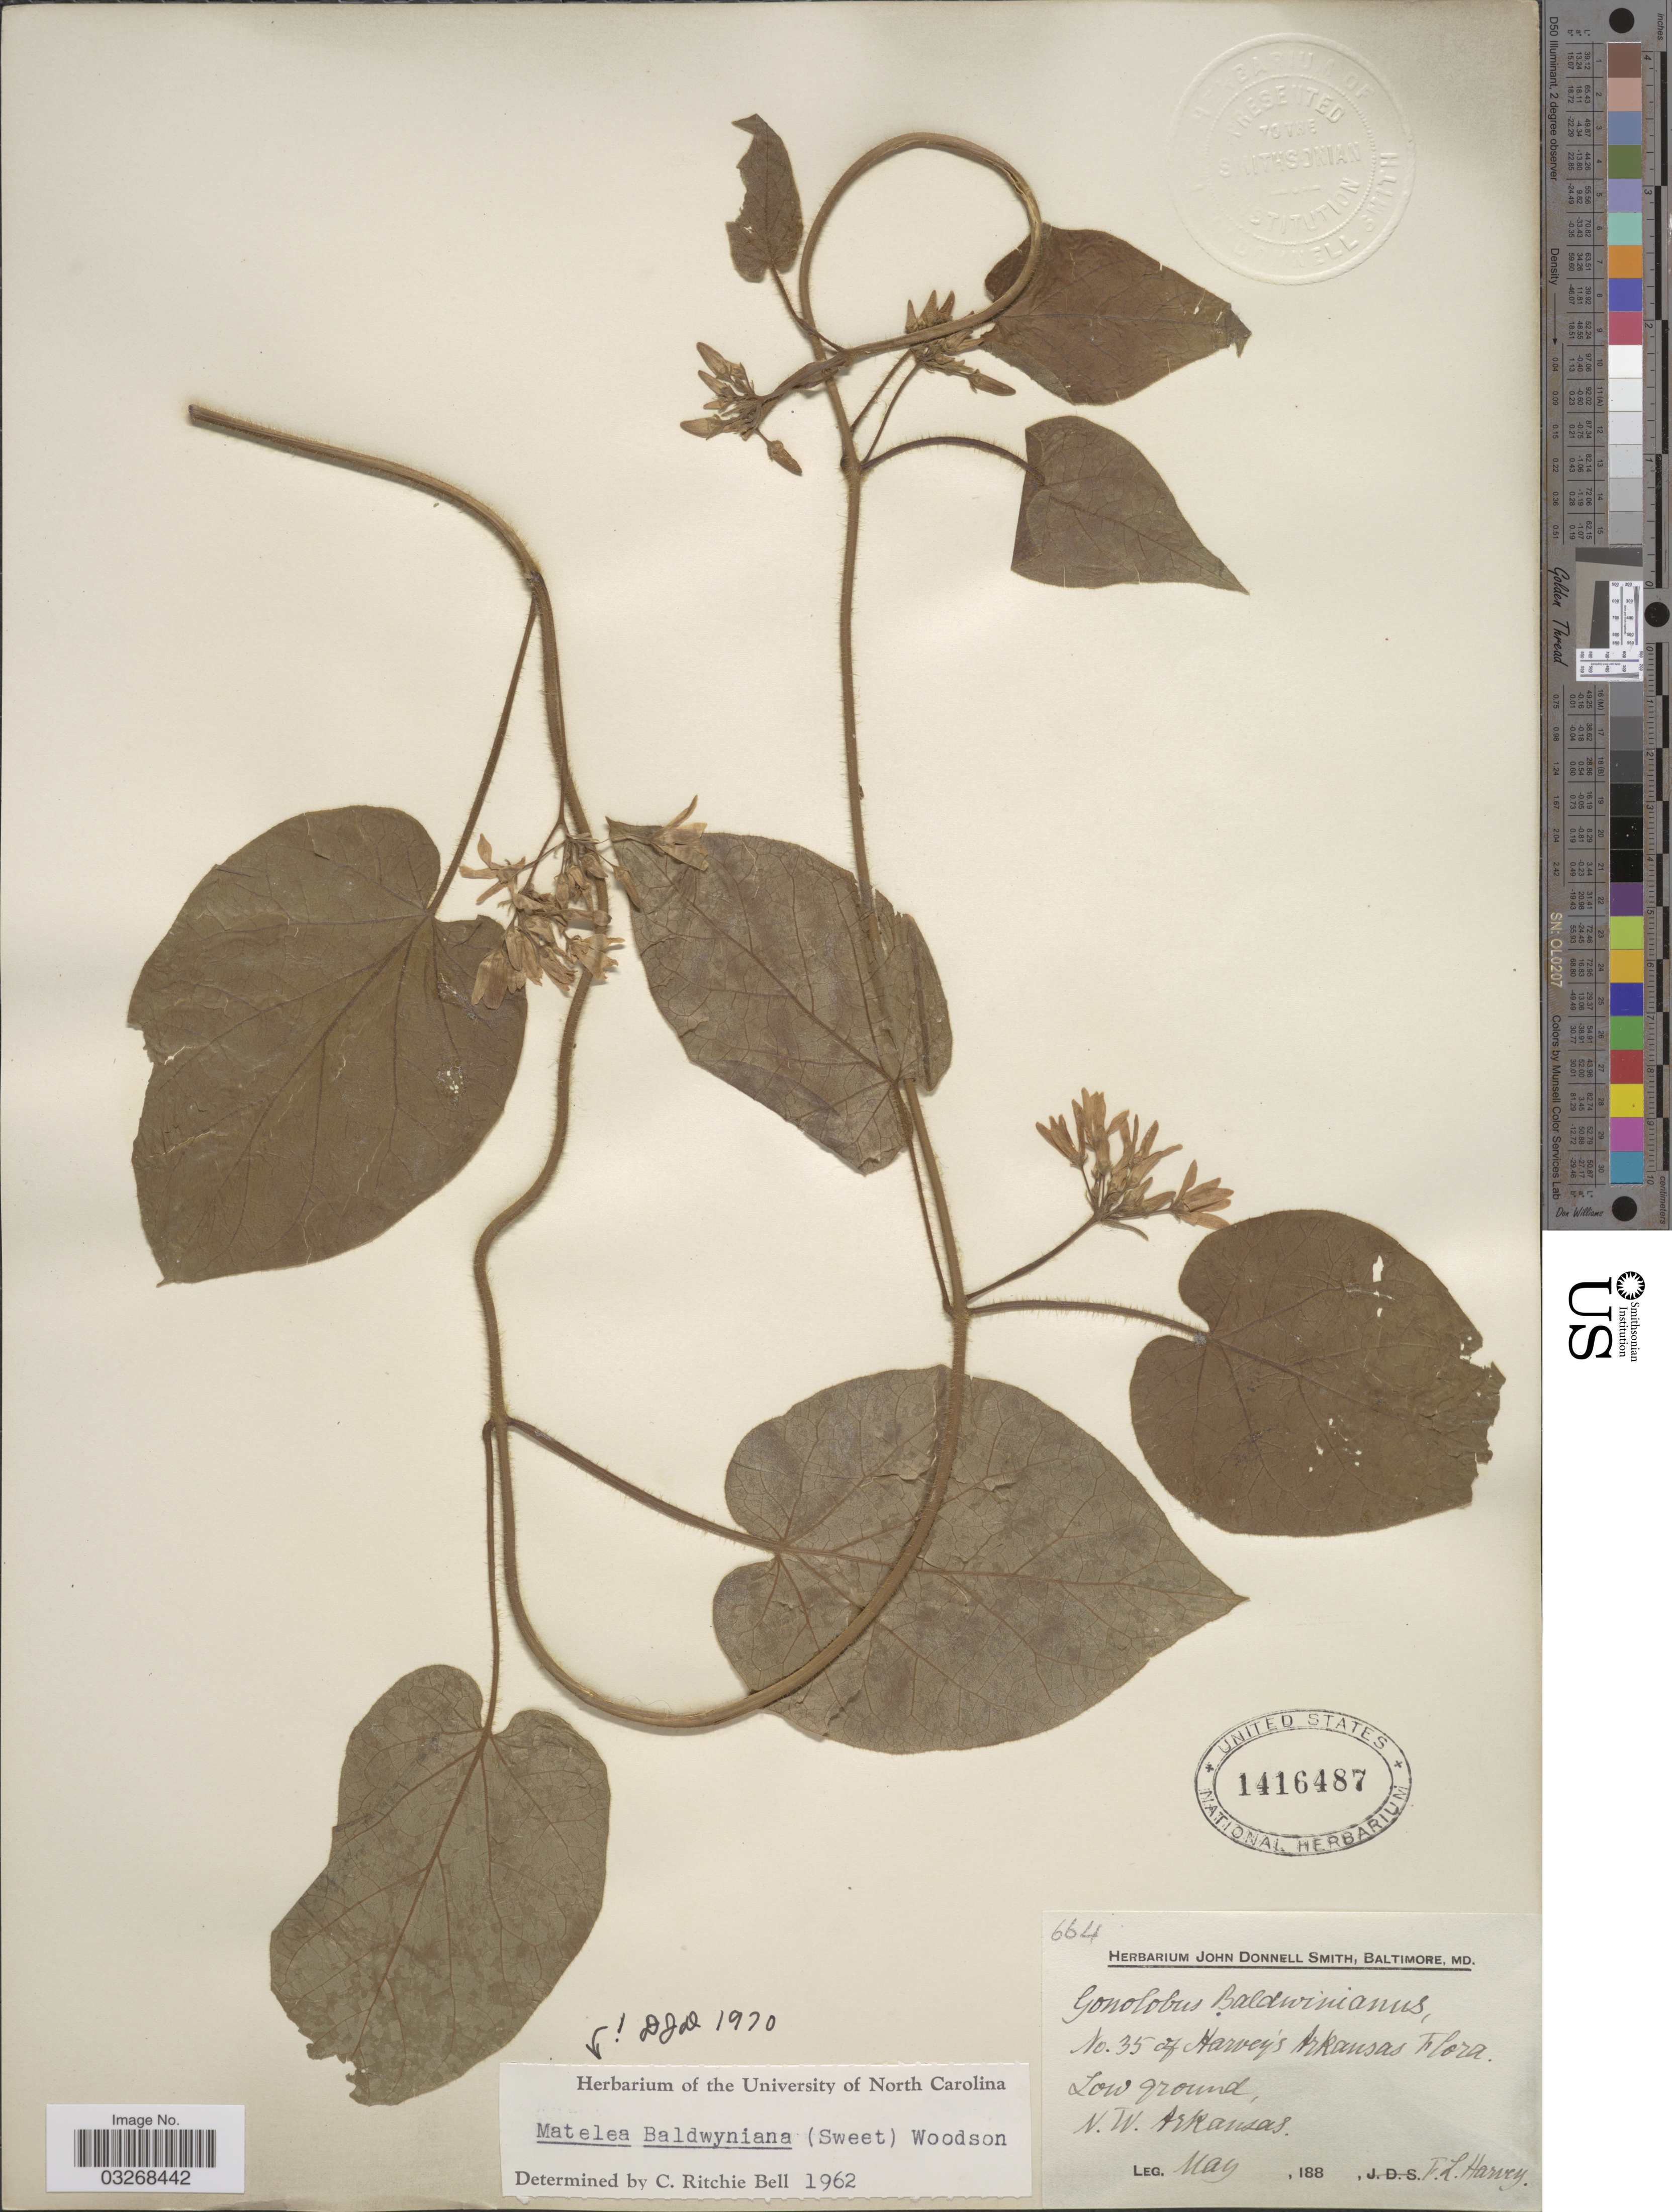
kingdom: Plantae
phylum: Tracheophyta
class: Magnoliopsida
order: Gentianales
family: Apocynaceae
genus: Matelea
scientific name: Matelea baldwyniana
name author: (Sweet) Woodson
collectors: F. L. Harvey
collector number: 35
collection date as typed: May 188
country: United States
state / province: Arkansas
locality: Harvey's. N. W. Arkansas.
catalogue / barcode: US 1416487